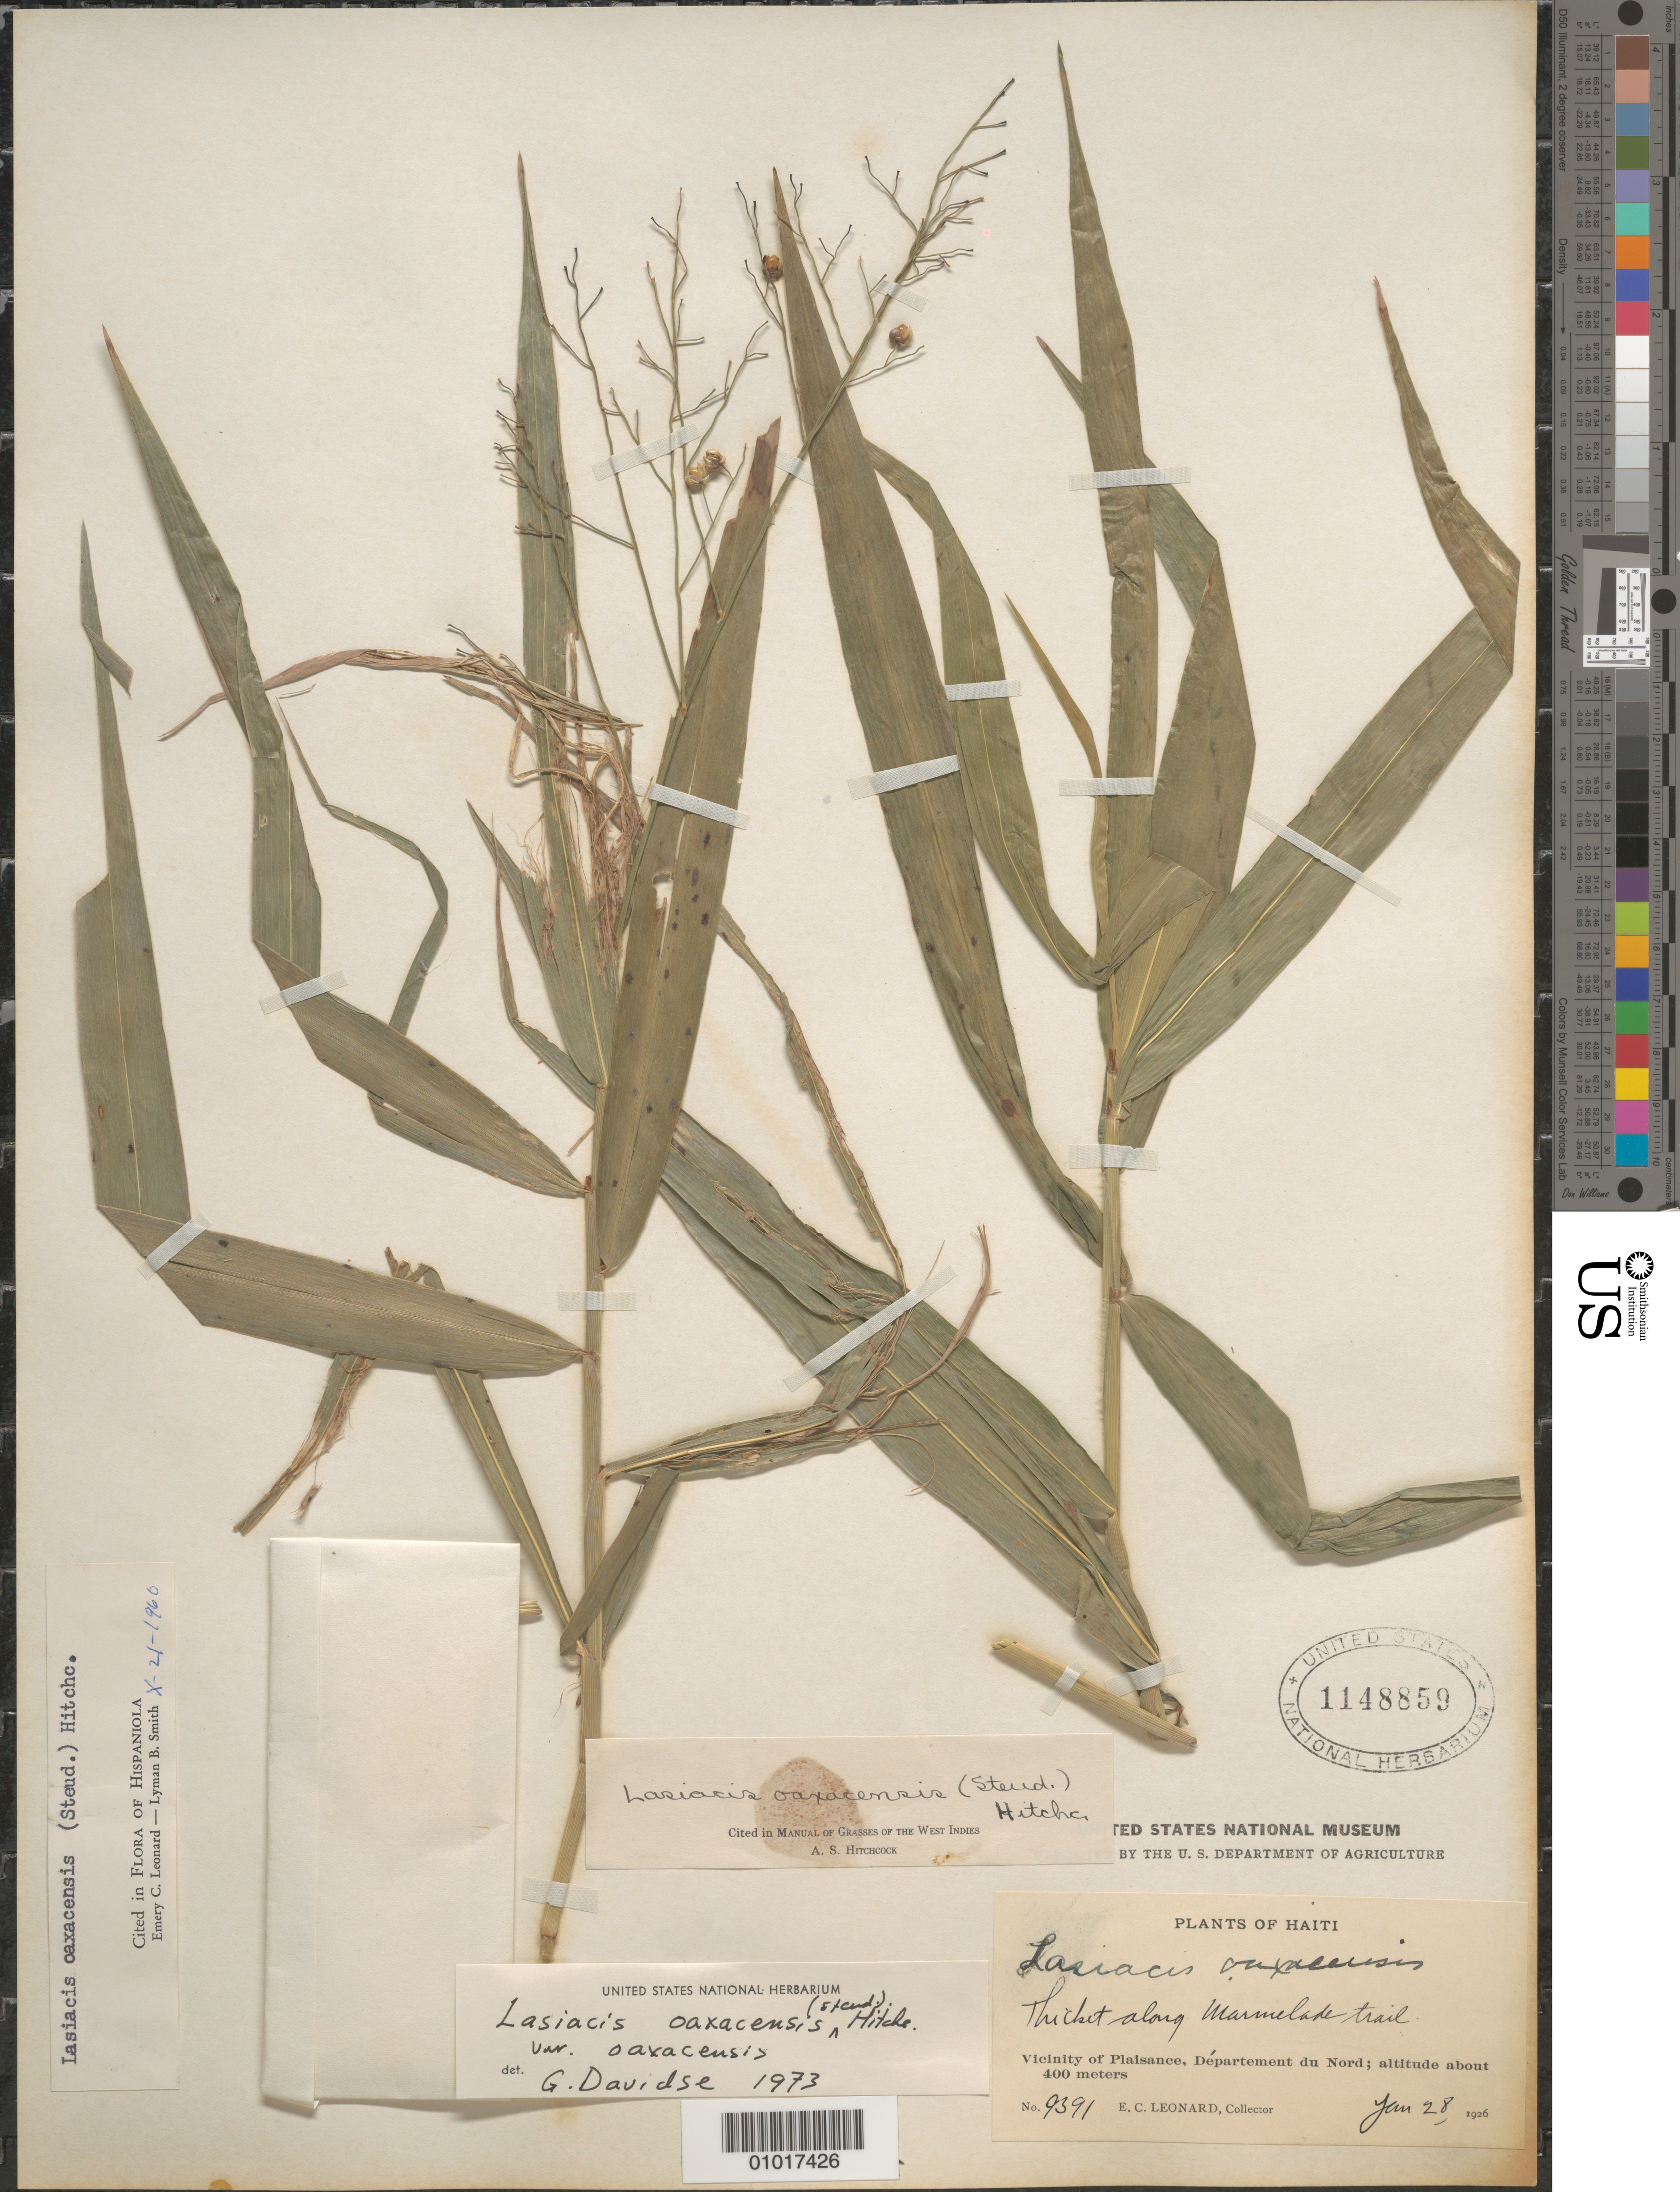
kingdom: Plantae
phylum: Tracheophyta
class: Liliopsida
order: Poales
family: Poaceae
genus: Lasiacis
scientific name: Lasiacis oaxacensis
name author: (Steud.) Hitchc.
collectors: E. C. Leonard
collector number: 9391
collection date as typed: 28 Jan 1926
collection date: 1926-01-28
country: Haiti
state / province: Nord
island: Hispaniola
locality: Vicinity of Plaisance, thicket along Marmalade trail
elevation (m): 400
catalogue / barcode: US 1148859